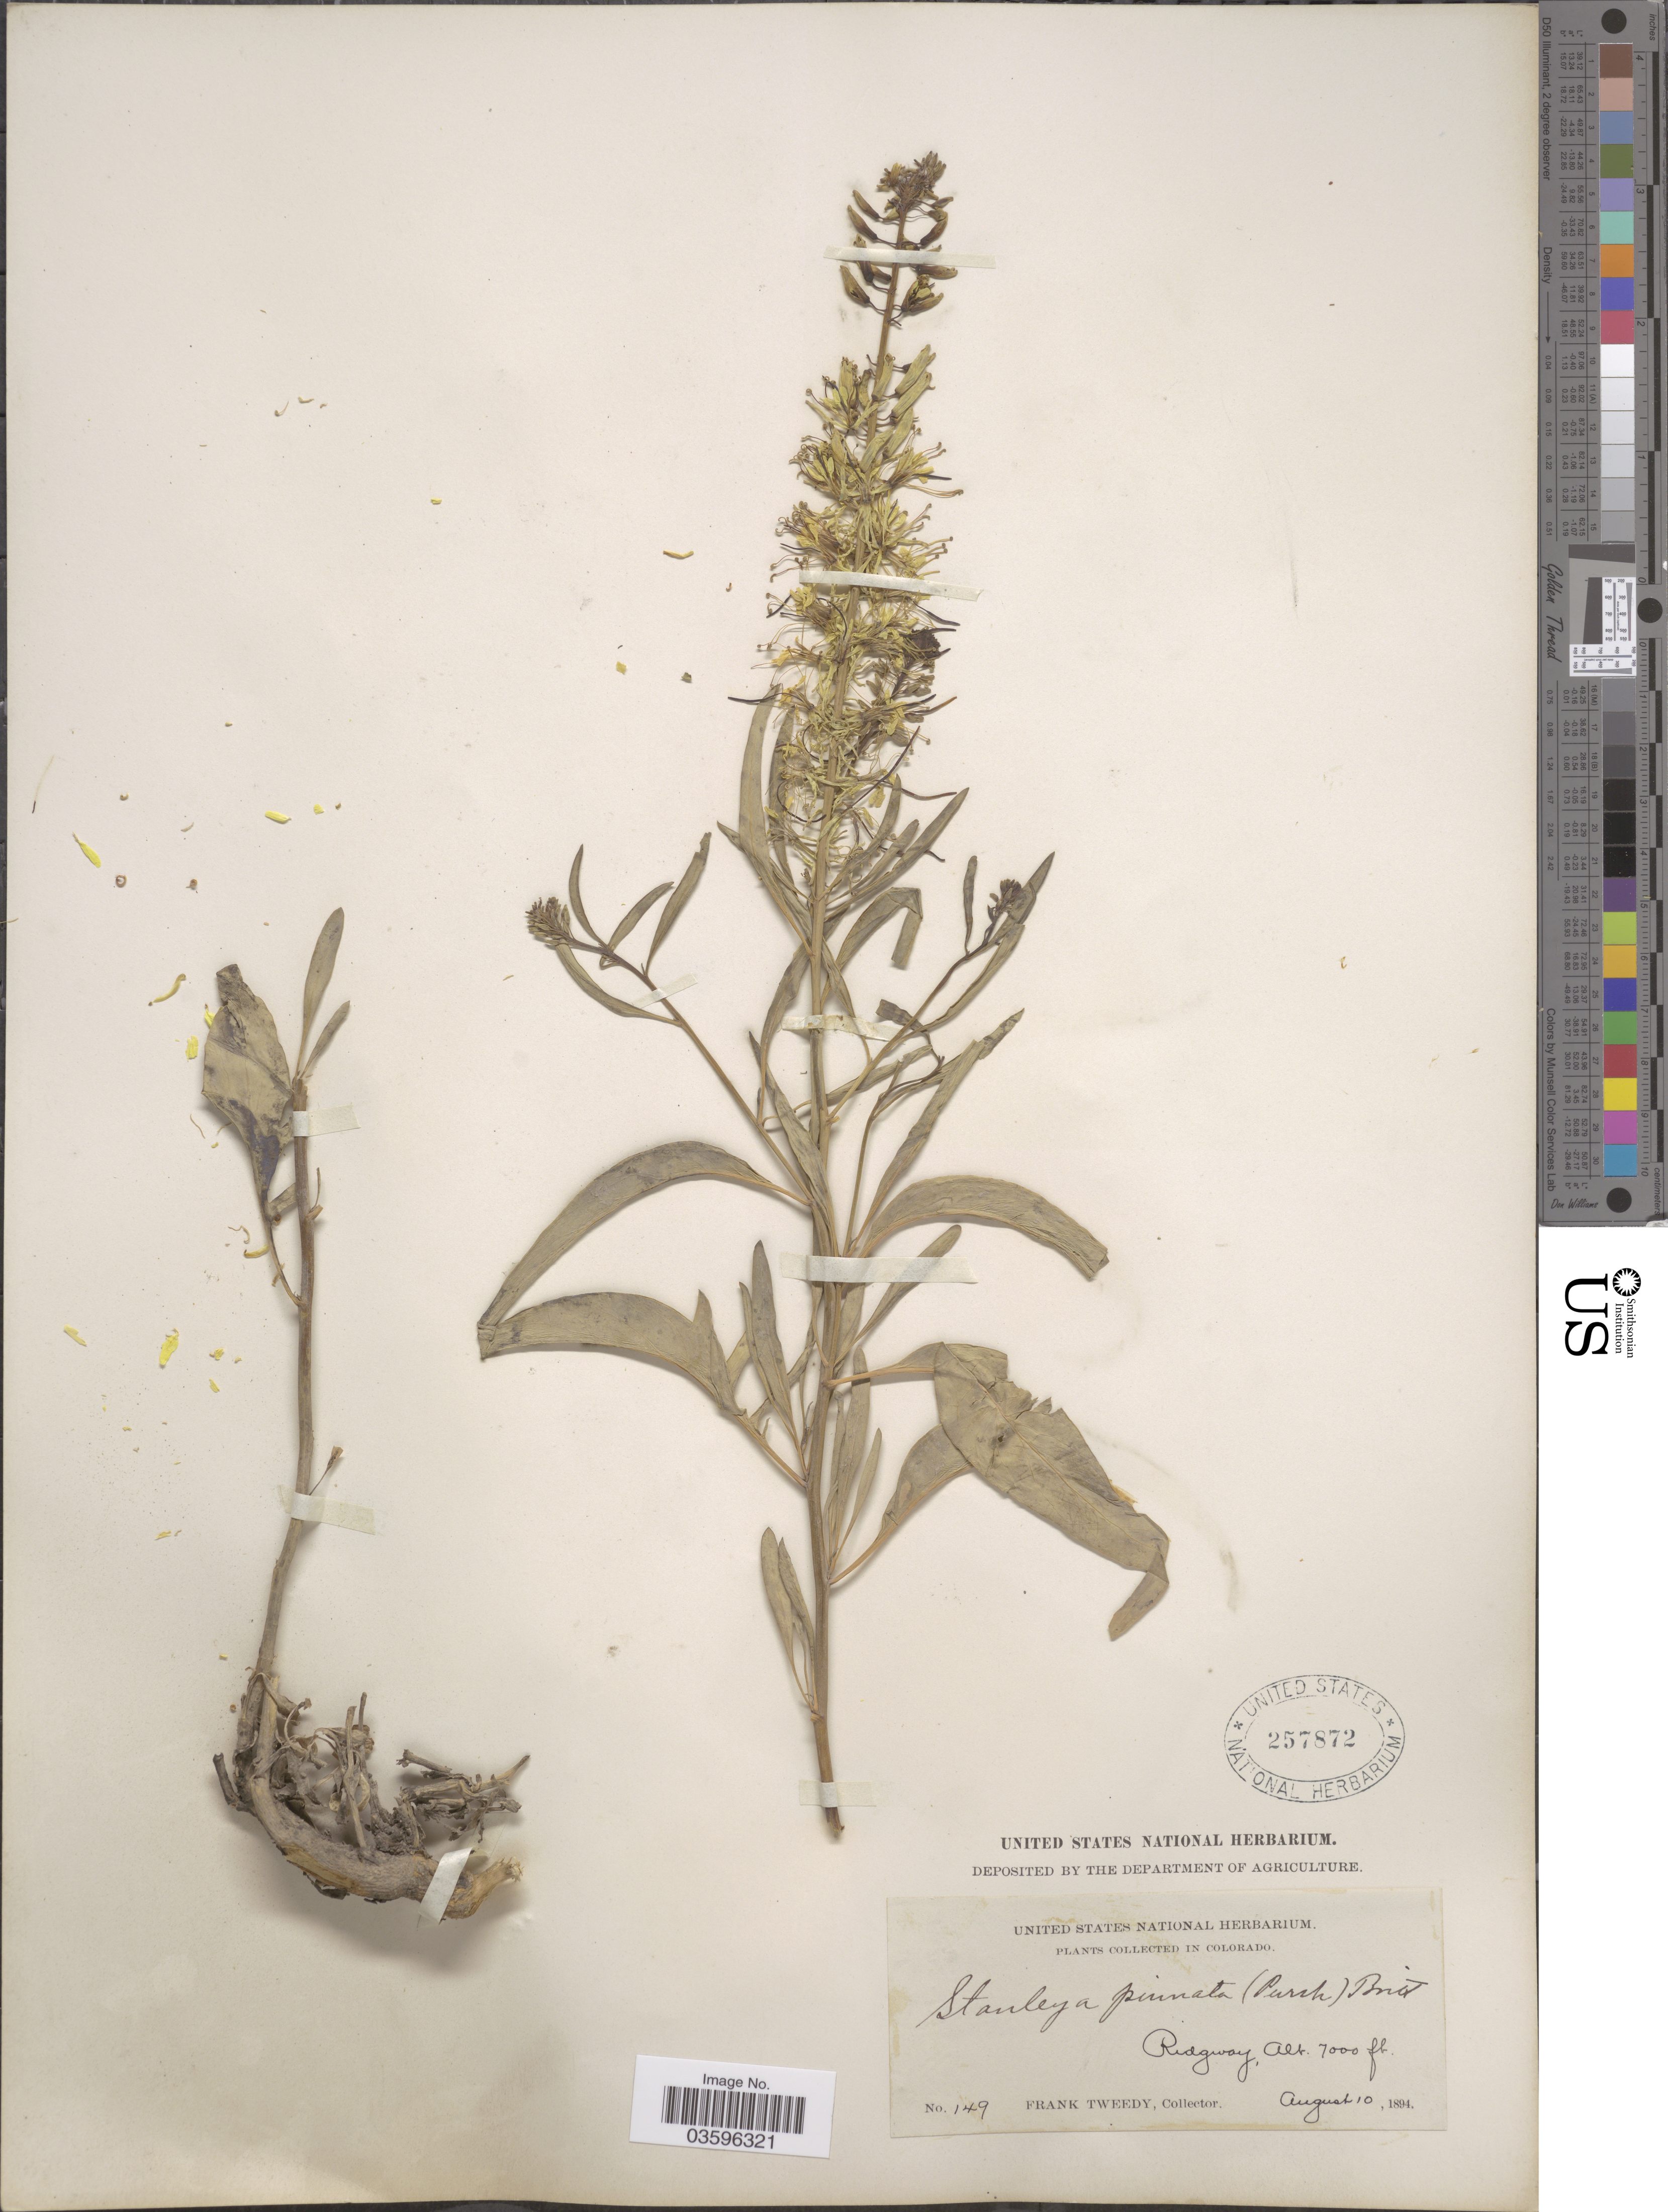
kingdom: Plantae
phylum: Tracheophyta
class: Magnoliopsida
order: Brassicales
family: Brassicaceae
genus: Stanleya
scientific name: Stanleya pinnata var. integrifolia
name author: (E. James) Rollins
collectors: F. Tweedy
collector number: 149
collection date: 1894-08-10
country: United States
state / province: Colorado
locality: Ridgway.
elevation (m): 2134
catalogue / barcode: US 257872